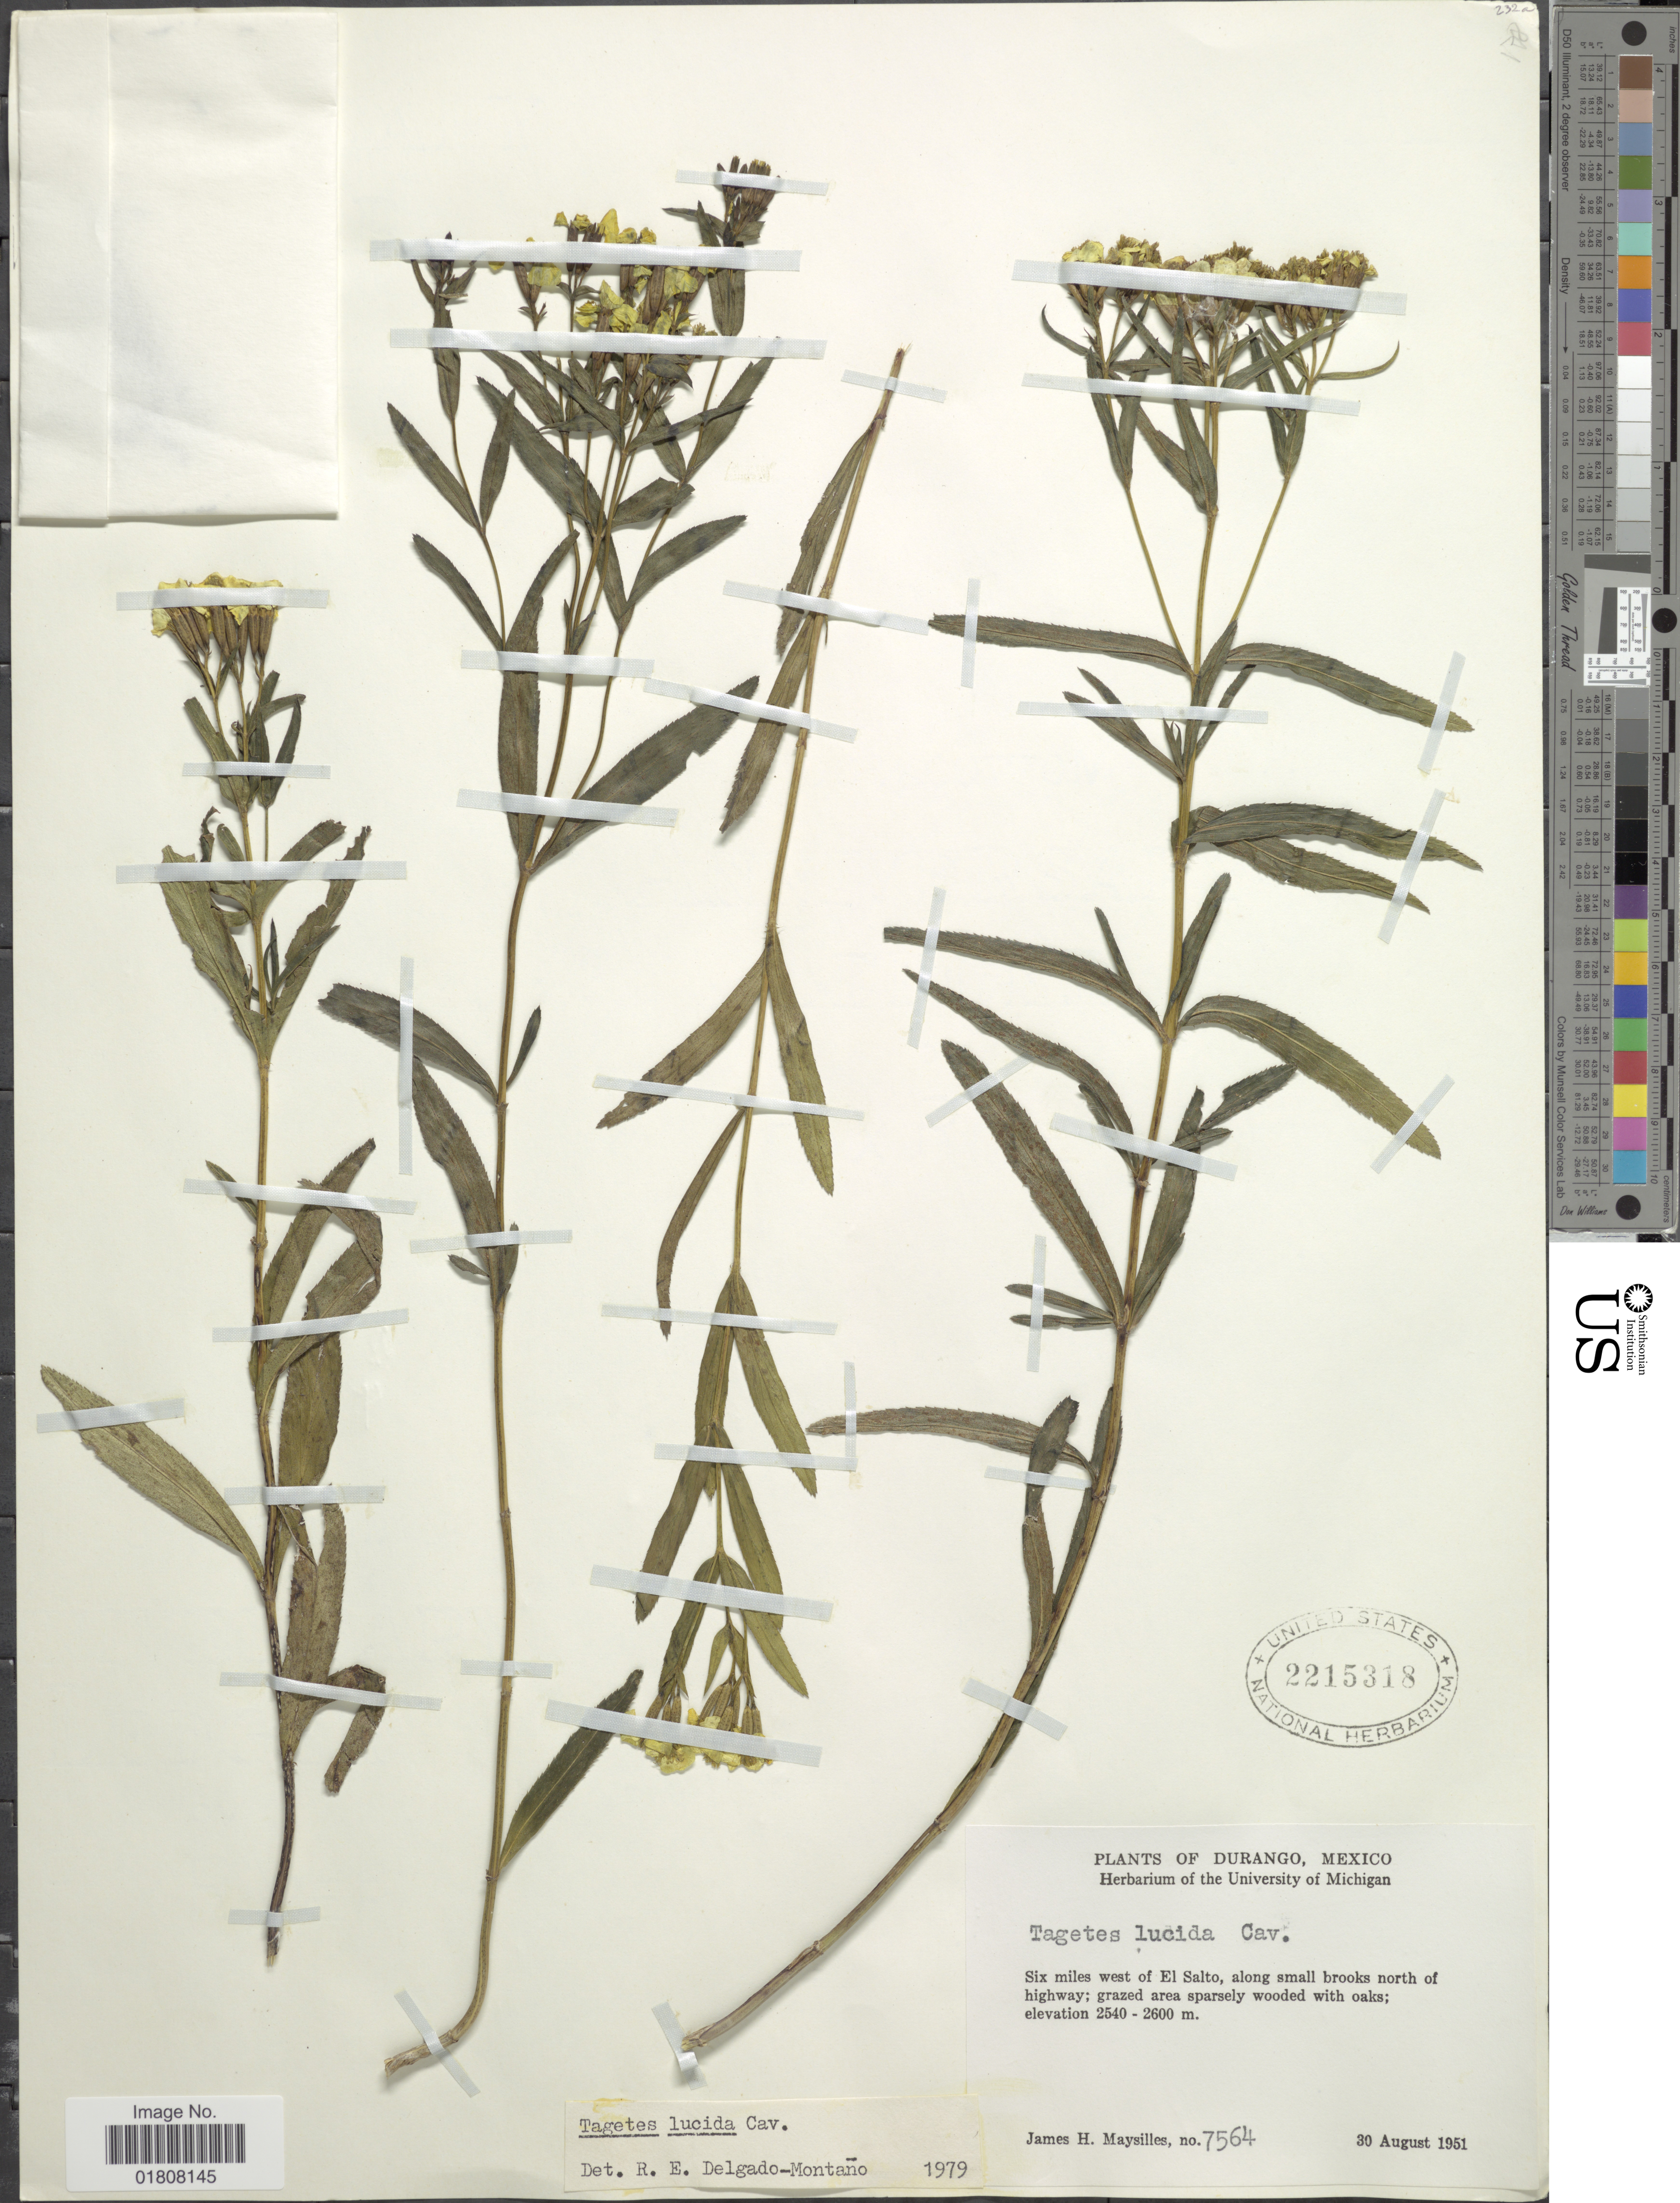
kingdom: Plantae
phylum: Tracheophyta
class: Magnoliopsida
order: Asterales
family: Asteraceae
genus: Tagetes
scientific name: Tagetes lucida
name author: Cav.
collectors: J. Maysilles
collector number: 7564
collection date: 1951-08-30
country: Mexico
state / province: Durango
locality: Six miles west of El Salto, along small brooks north of highway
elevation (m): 2540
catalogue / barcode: US 2215318